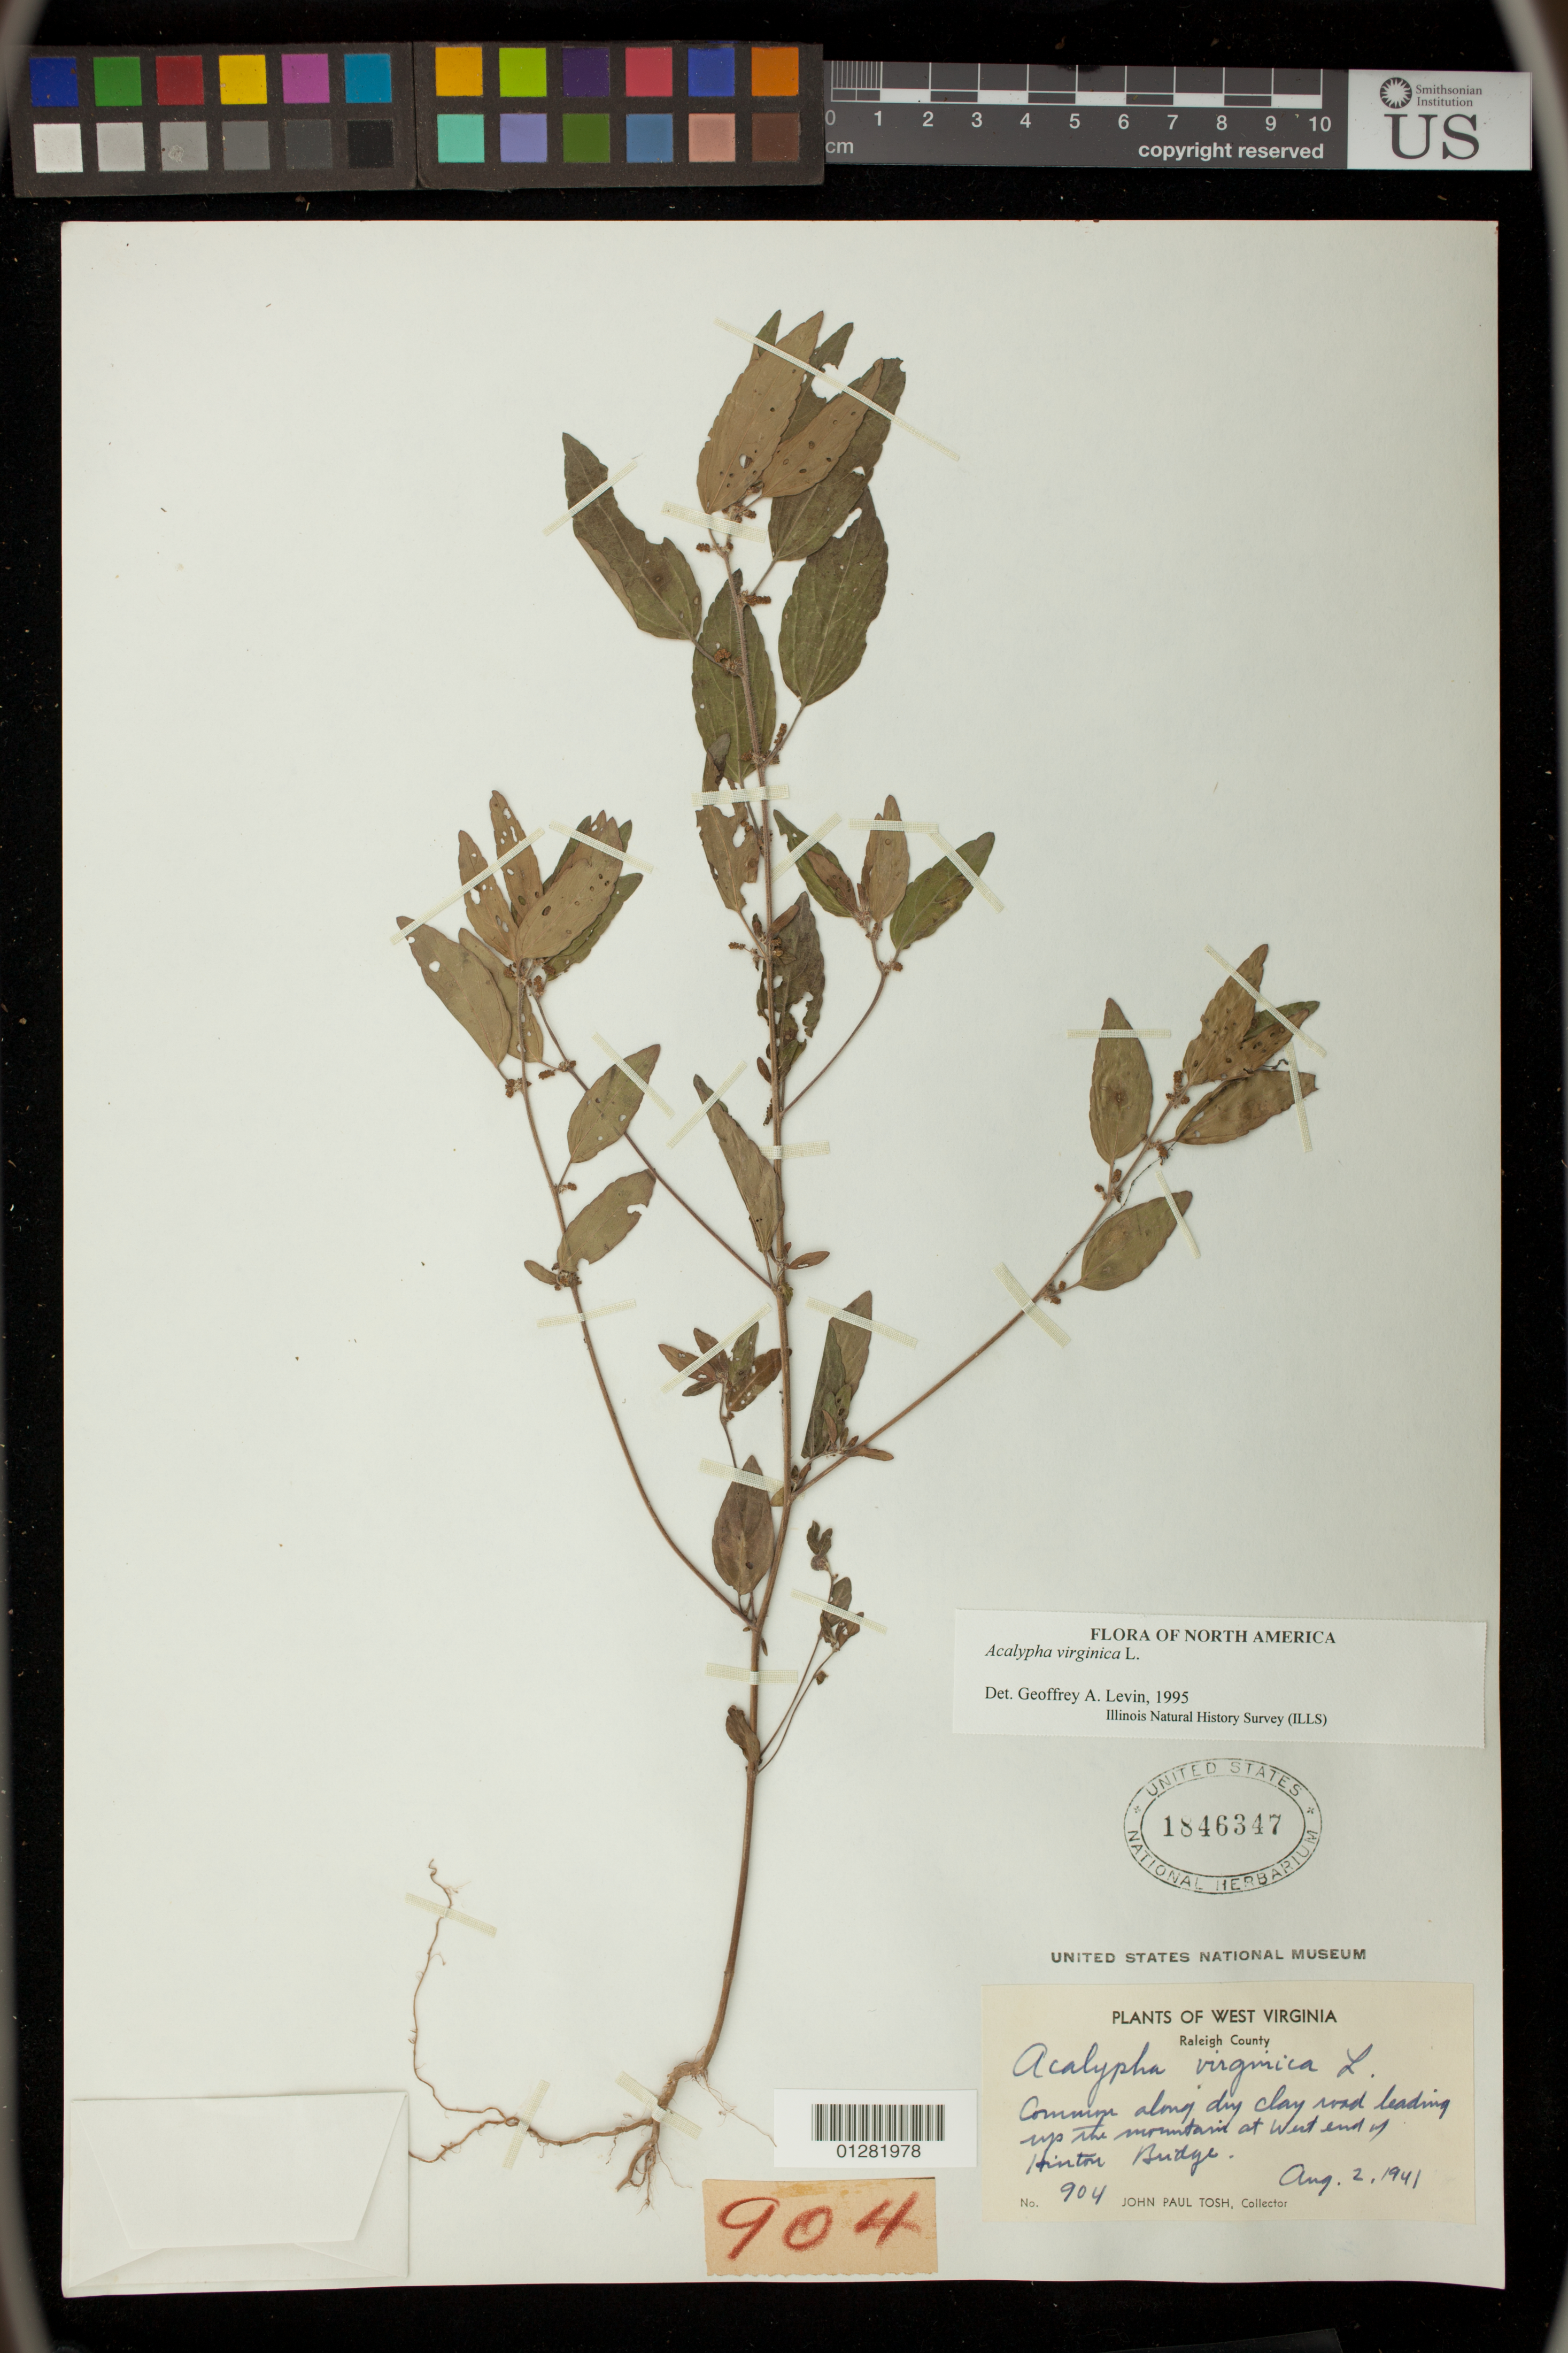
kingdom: Plantae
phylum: Tracheophyta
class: Magnoliopsida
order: Malpighiales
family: Euphorbiaceae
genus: Acalypha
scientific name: Acalypha virginica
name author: L.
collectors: J. Tosh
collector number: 904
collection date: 1941-08-02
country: United States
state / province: West Virginia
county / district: Summers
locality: along road leading up the mountain at west end of Hinton Bridge.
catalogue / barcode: US 1846347